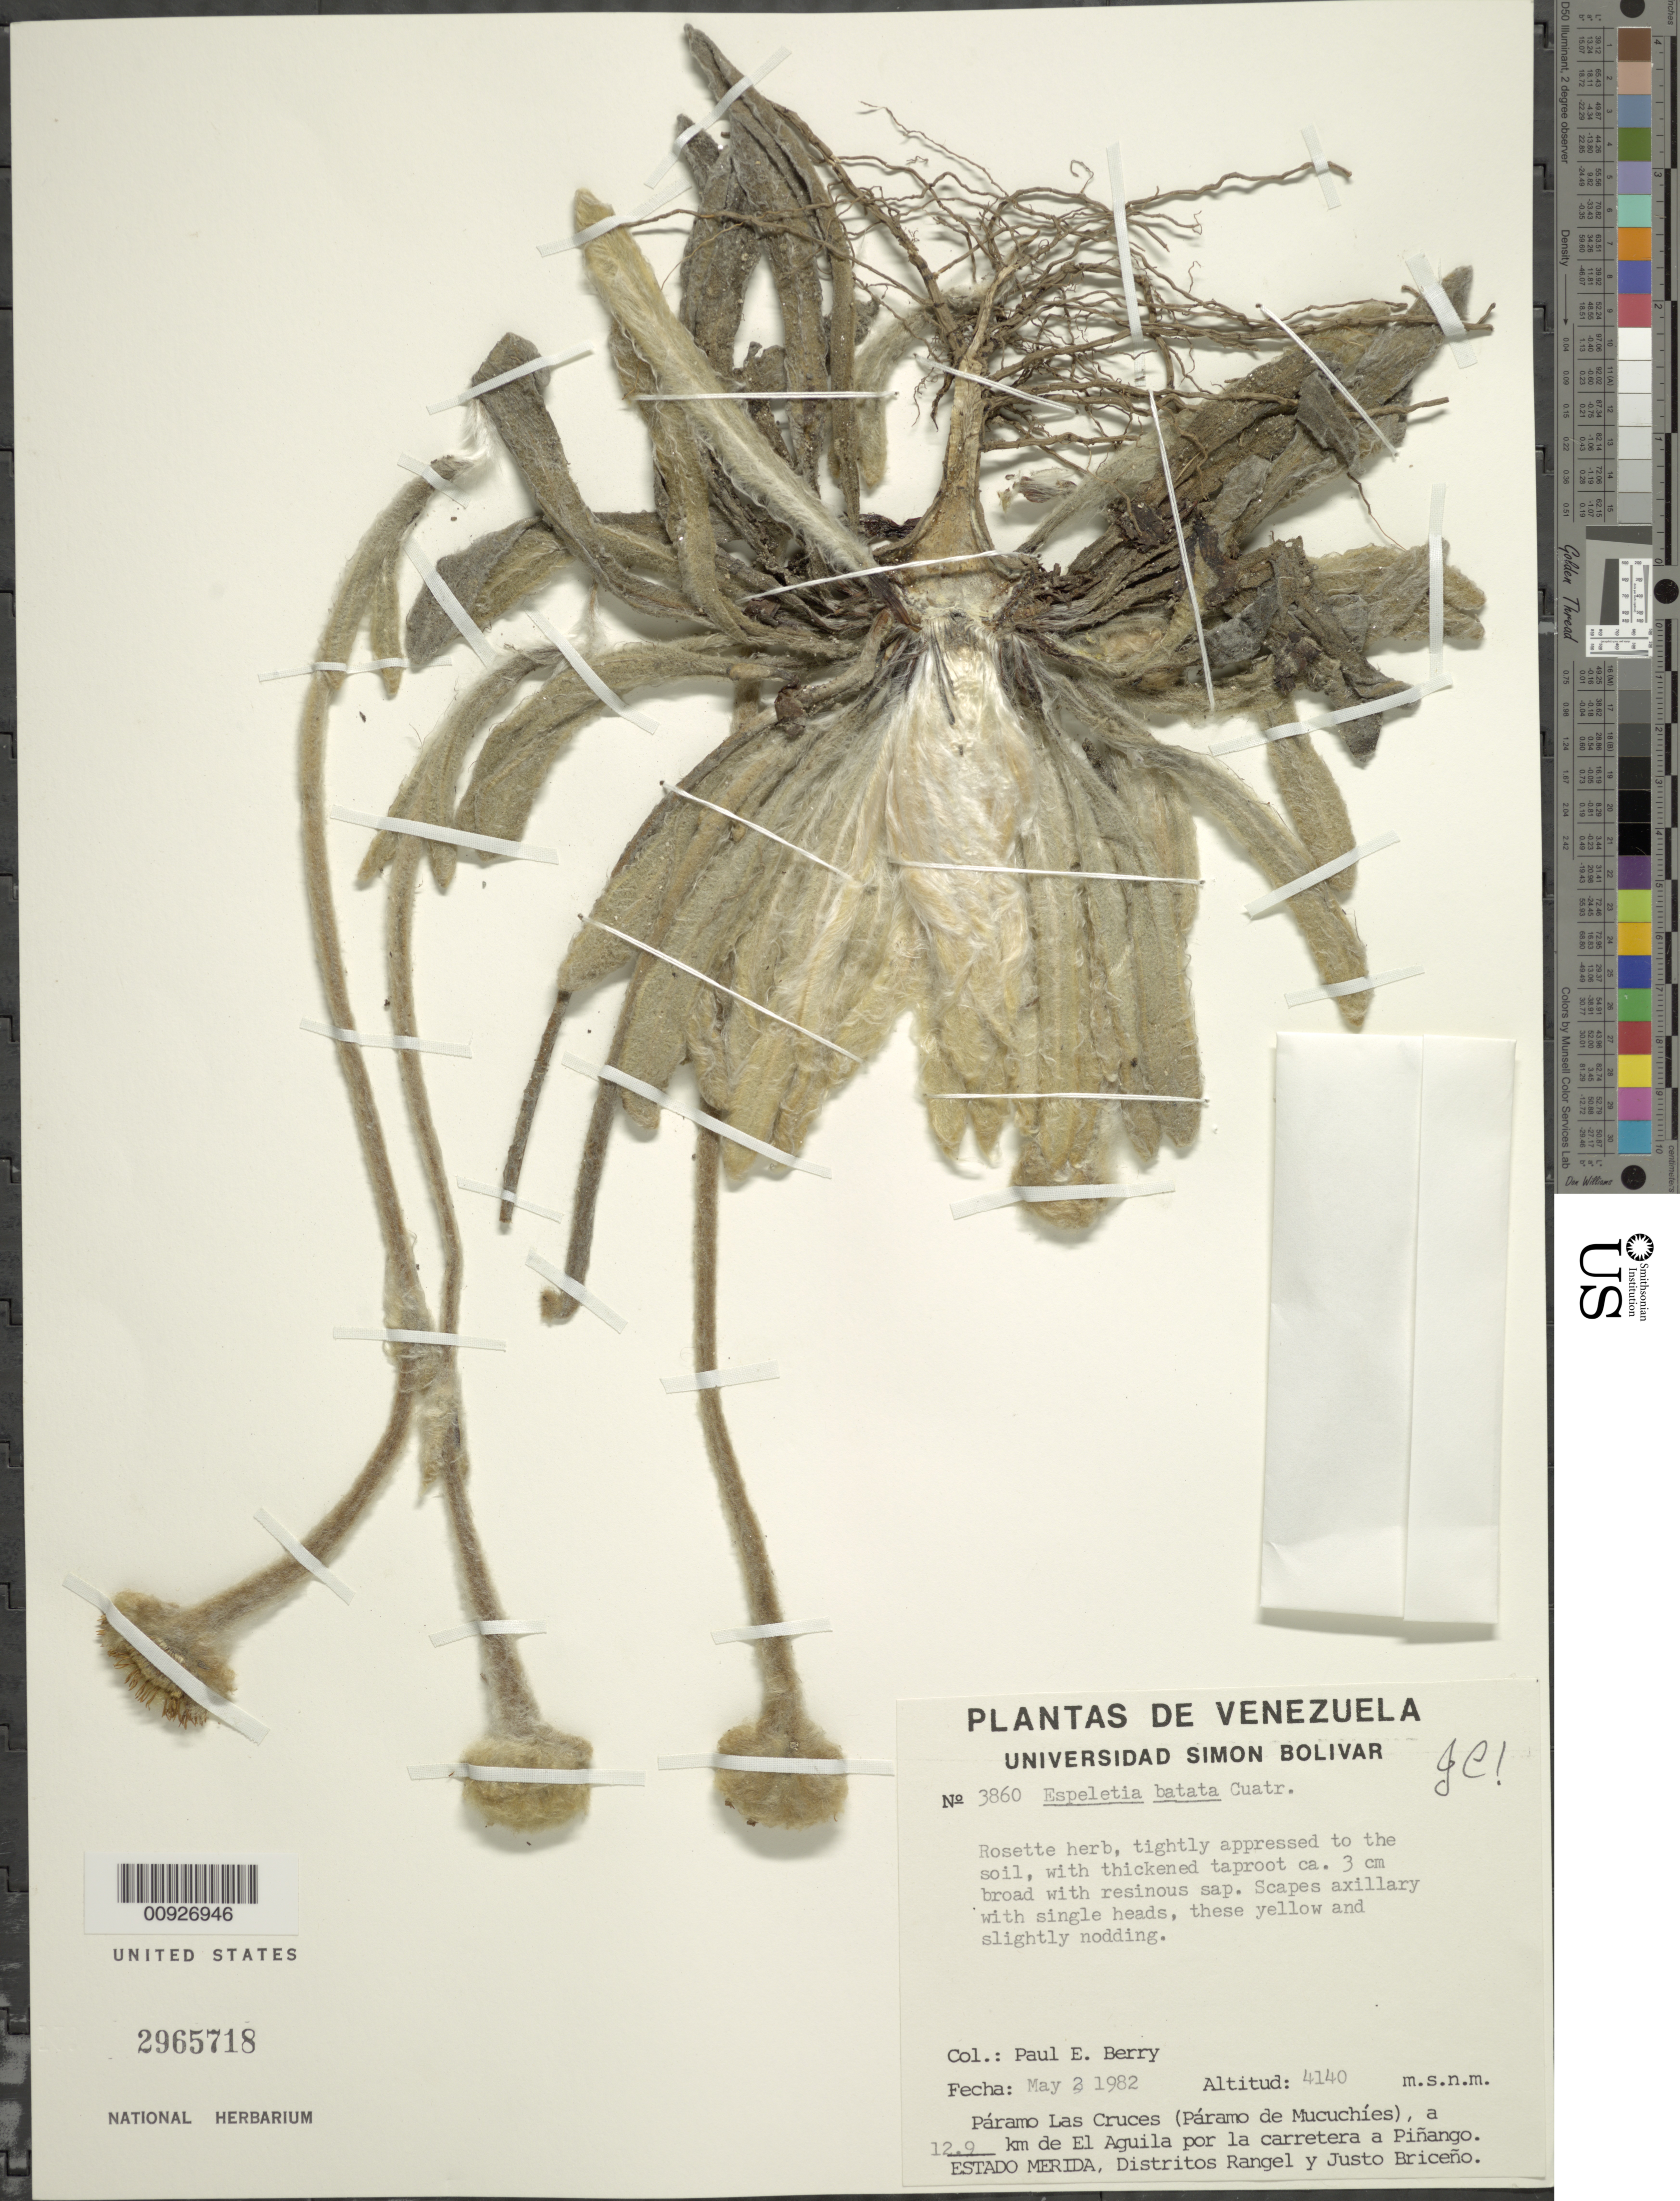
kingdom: Plantae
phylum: Tracheophyta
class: Magnoliopsida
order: Asterales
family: Asteraceae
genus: Espeletia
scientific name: Espeletia batata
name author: Cuatrec.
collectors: P. E. Berry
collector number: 3860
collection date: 1982-05-02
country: Venezuela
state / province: Mérida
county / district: Rangel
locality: Páramo Las Cruces(Páramo de Mucuchíes). Páramo Las Cruces(Páramo de Mucuchíes), a 12.9 km de El Aguila por la carretera a Piñango. Cerca de la frontera entre Rangel y Justo Briceño.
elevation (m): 4140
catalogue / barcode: US 2965718